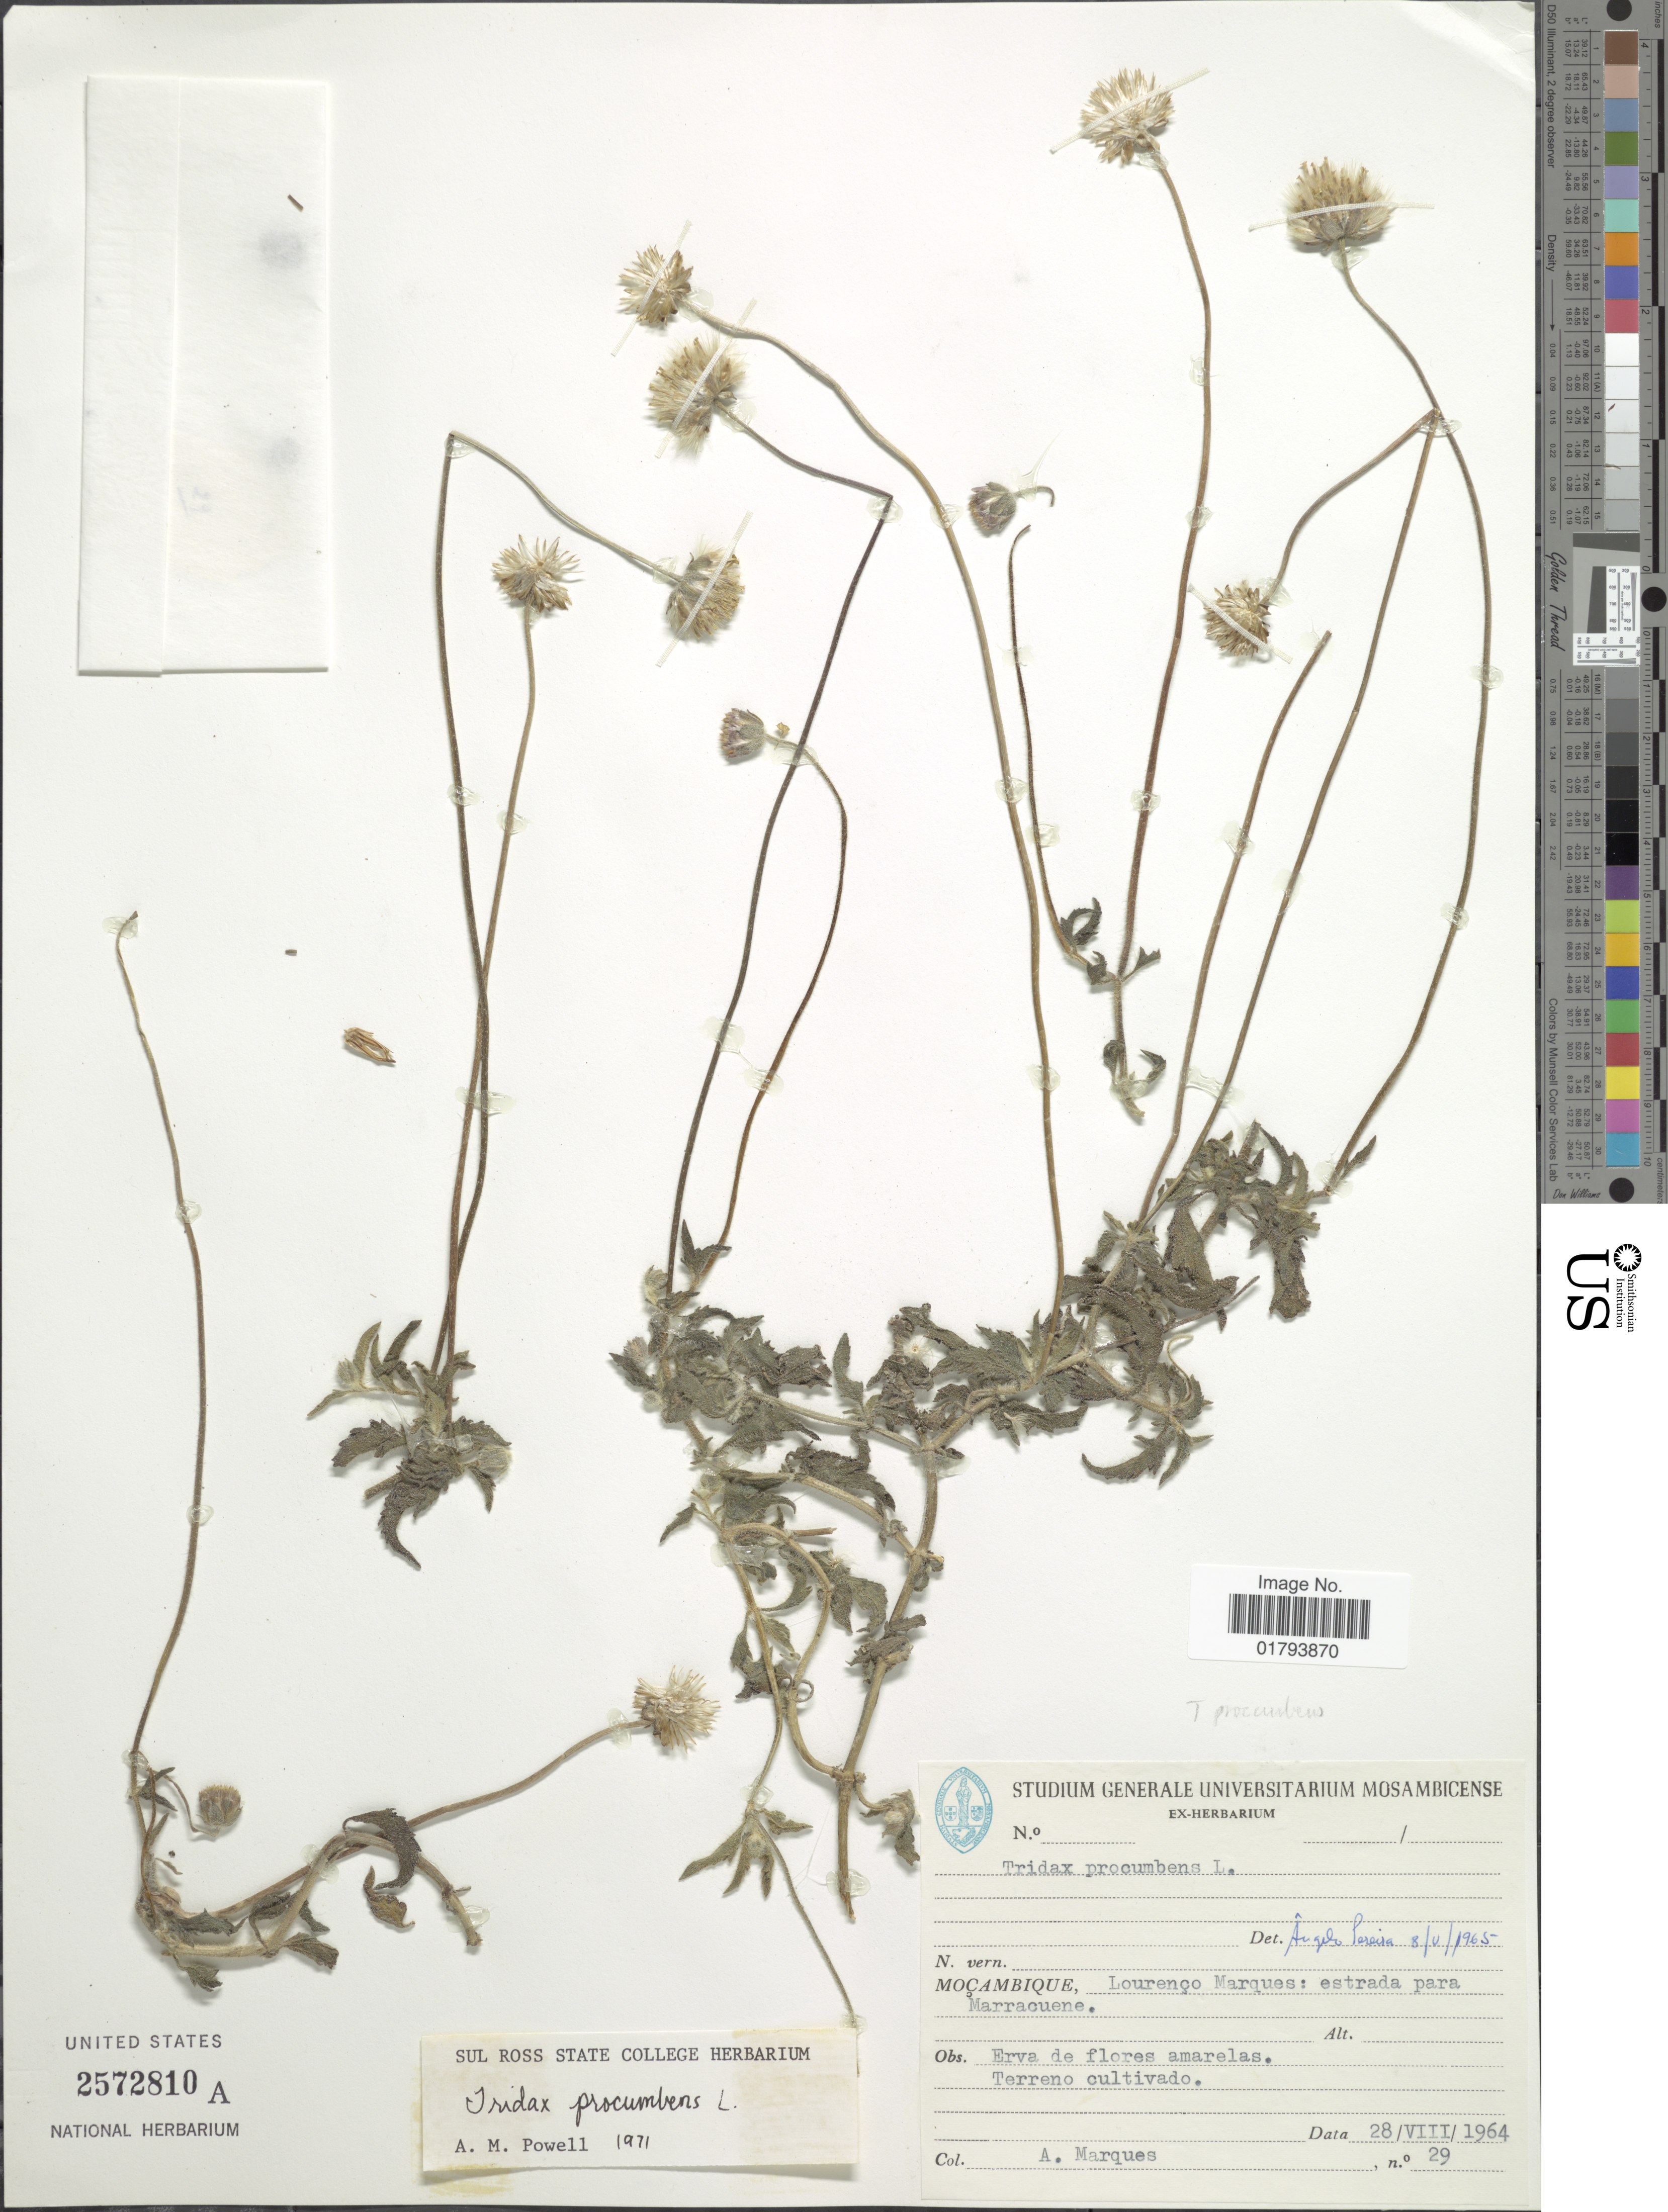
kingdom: Plantae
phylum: Tracheophyta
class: Magnoliopsida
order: Asterales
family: Asteraceae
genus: Tridax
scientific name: Tridax procumbens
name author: L.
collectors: A. Marques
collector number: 29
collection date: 1964-08-28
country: Mozambique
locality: Mocambique, Lourenco Marques: estrada para Marracuene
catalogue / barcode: US 2572810A